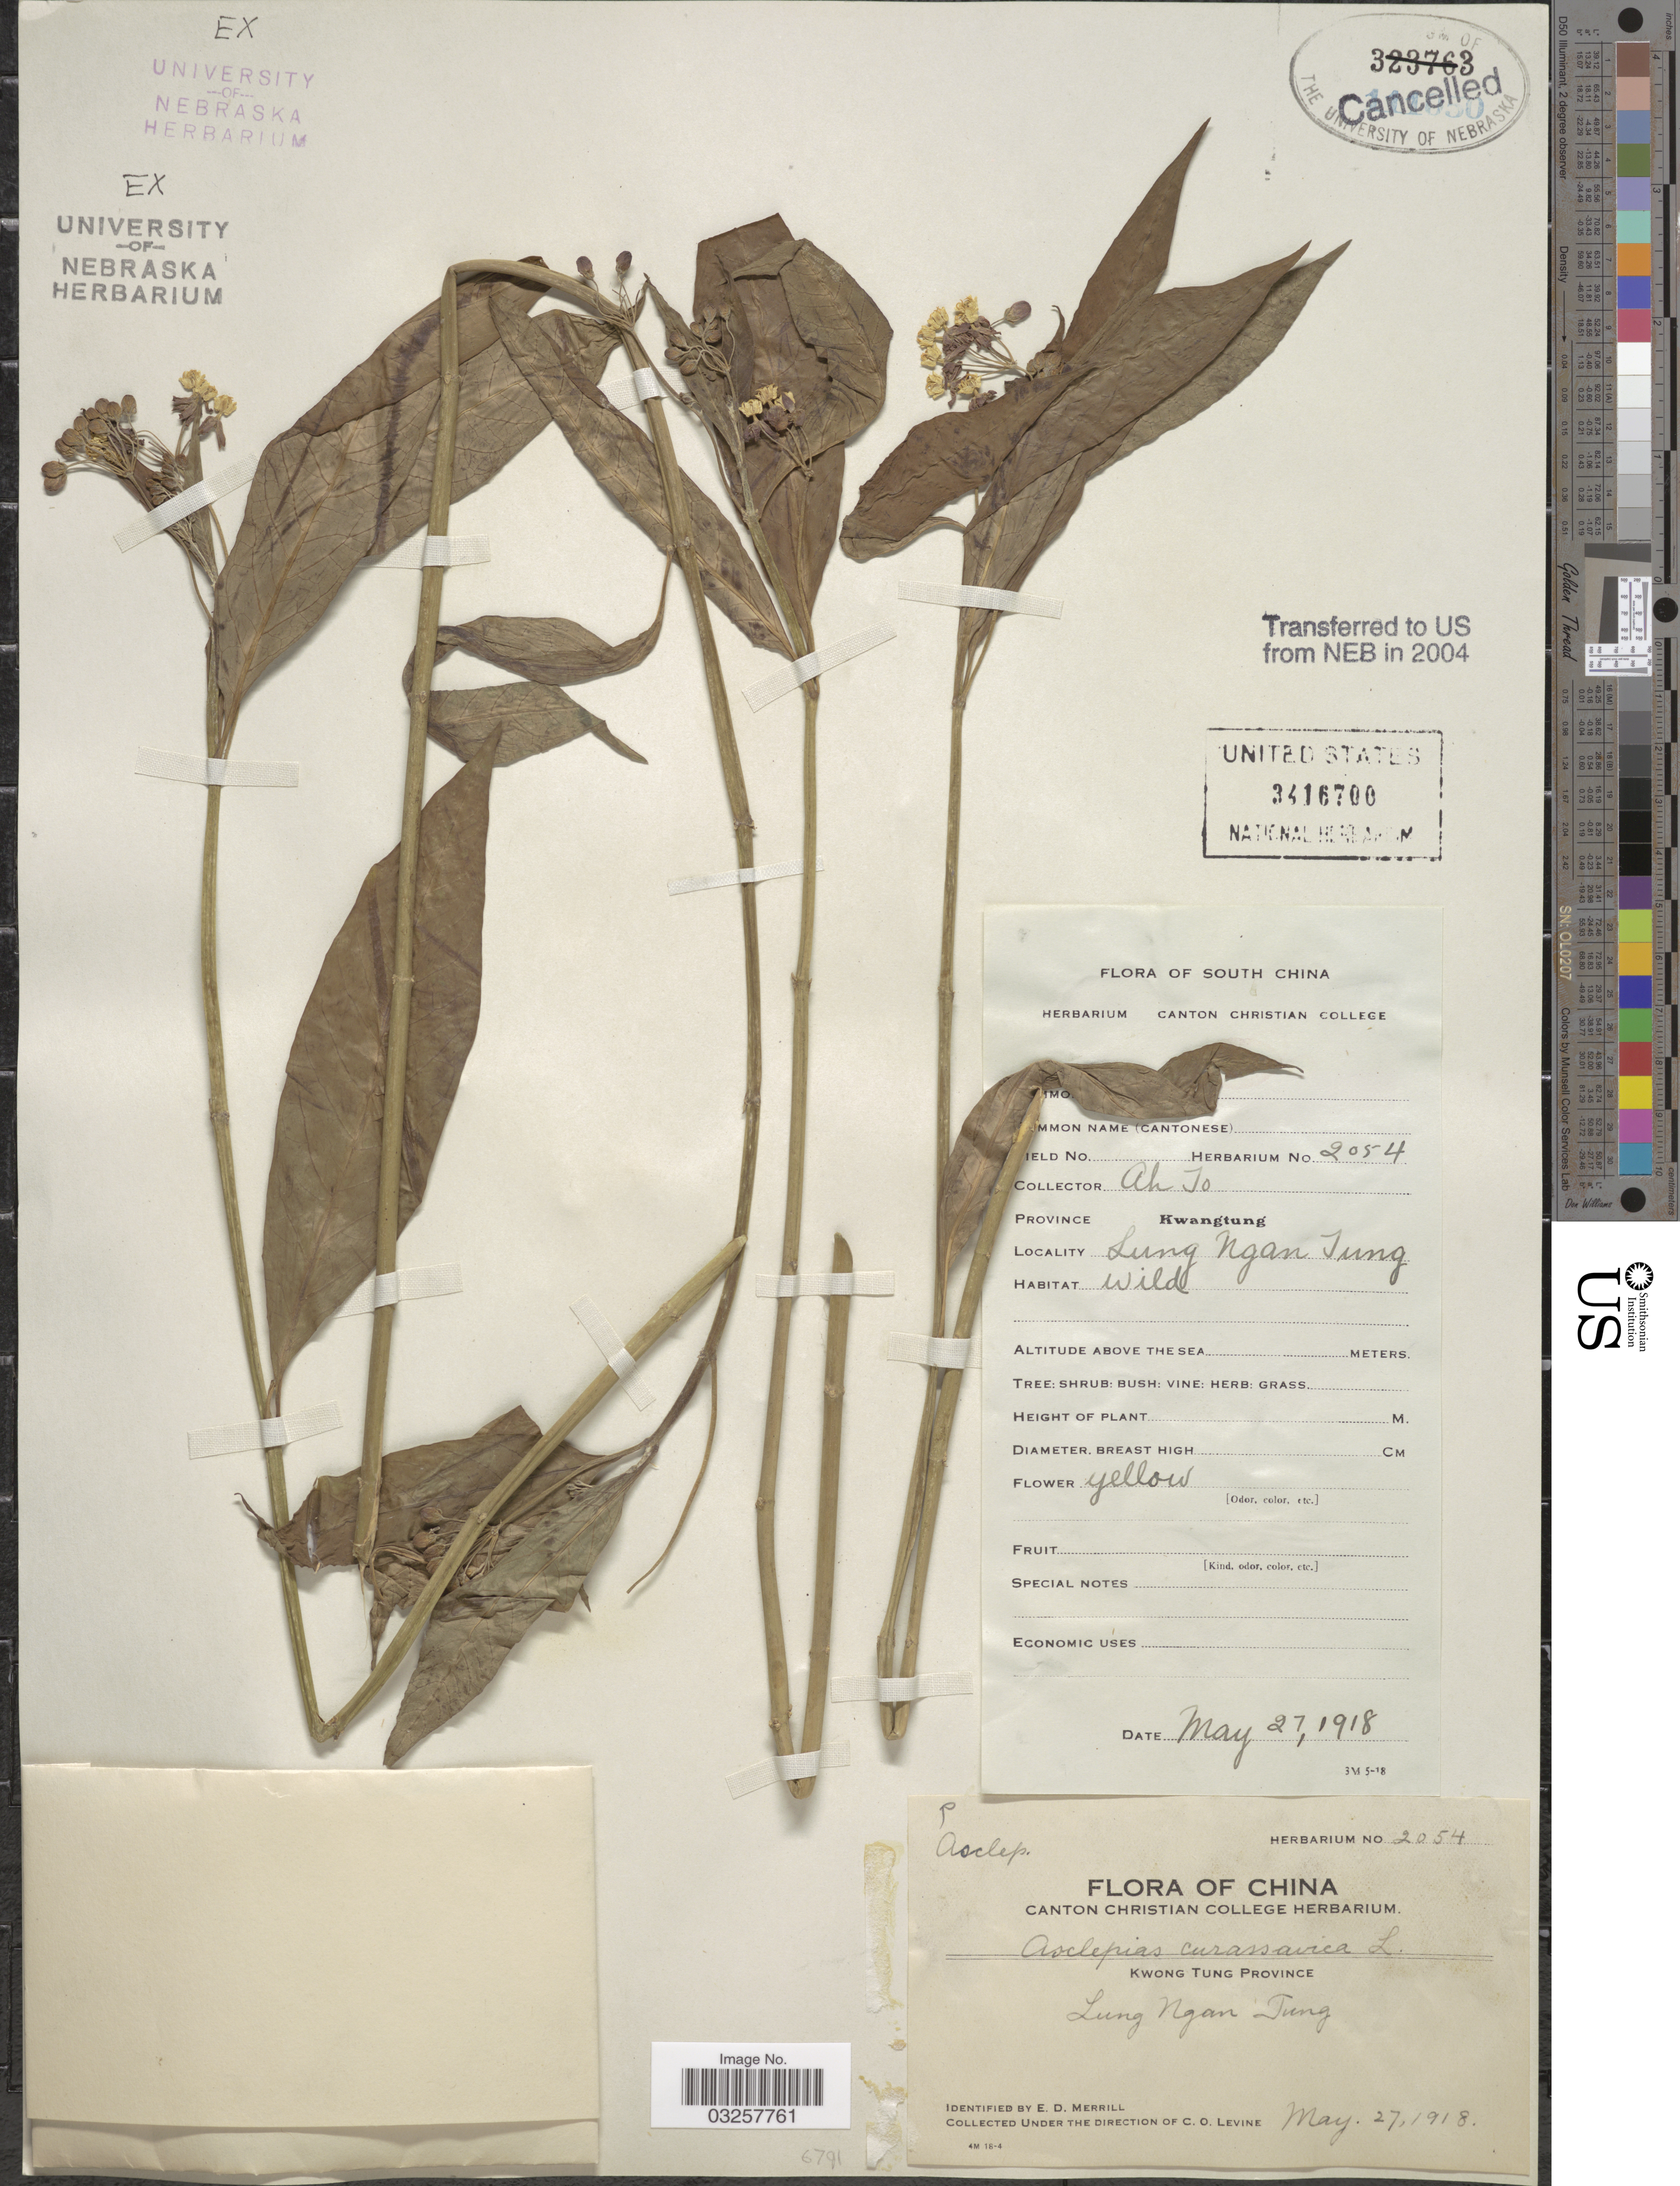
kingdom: Plantae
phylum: Tracheophyta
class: Magnoliopsida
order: Gentianales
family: Apocynaceae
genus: Asclepias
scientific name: Asclepias curassavica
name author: L.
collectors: C. O. Levine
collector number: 2054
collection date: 1918-05-27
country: China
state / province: Guangdong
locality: Kwong Tung Province. Lung Ngan Tung.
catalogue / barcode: US 3416700